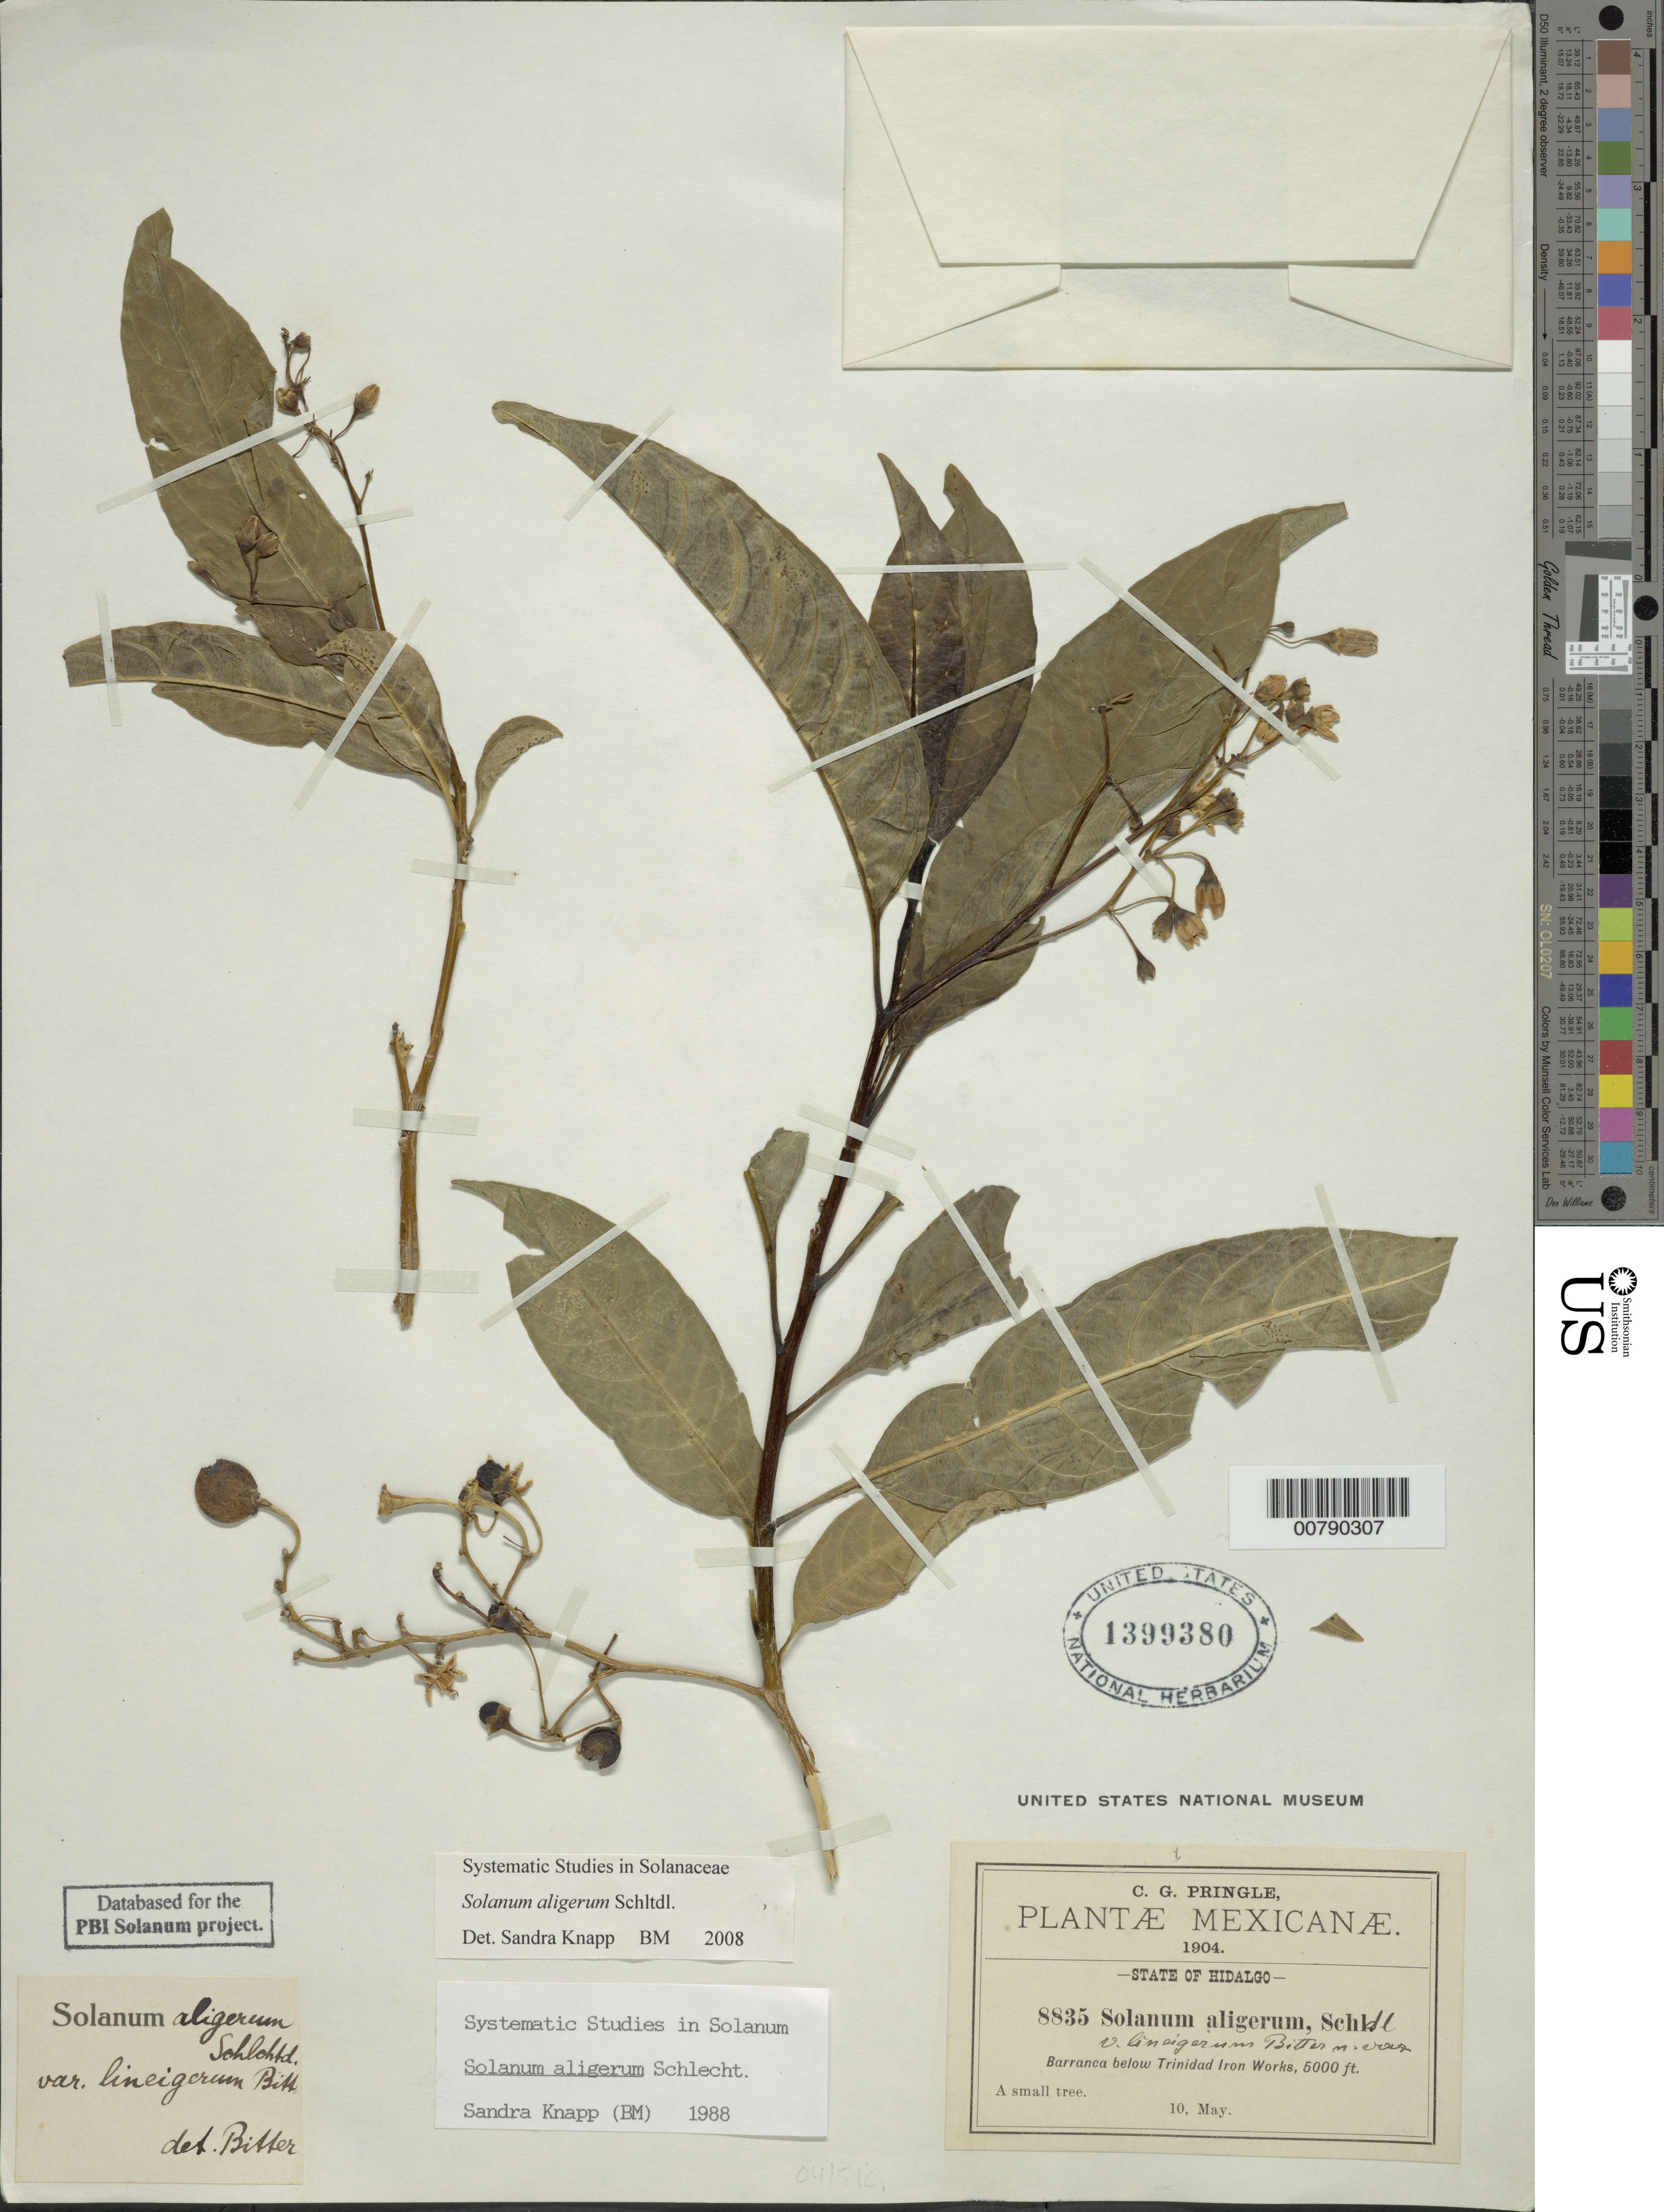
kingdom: Plantae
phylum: Tracheophyta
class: Magnoliopsida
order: Solanales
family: Solanaceae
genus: Solanum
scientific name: Solanum aligerum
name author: Schltdl.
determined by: Knapp, S. D.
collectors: C. G. Pringle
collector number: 8835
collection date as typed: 10 May 1904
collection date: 1904-05-10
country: Mexico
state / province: Hidalgo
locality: Barranca below Trinidad Iron Works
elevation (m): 1524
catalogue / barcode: US 1399380